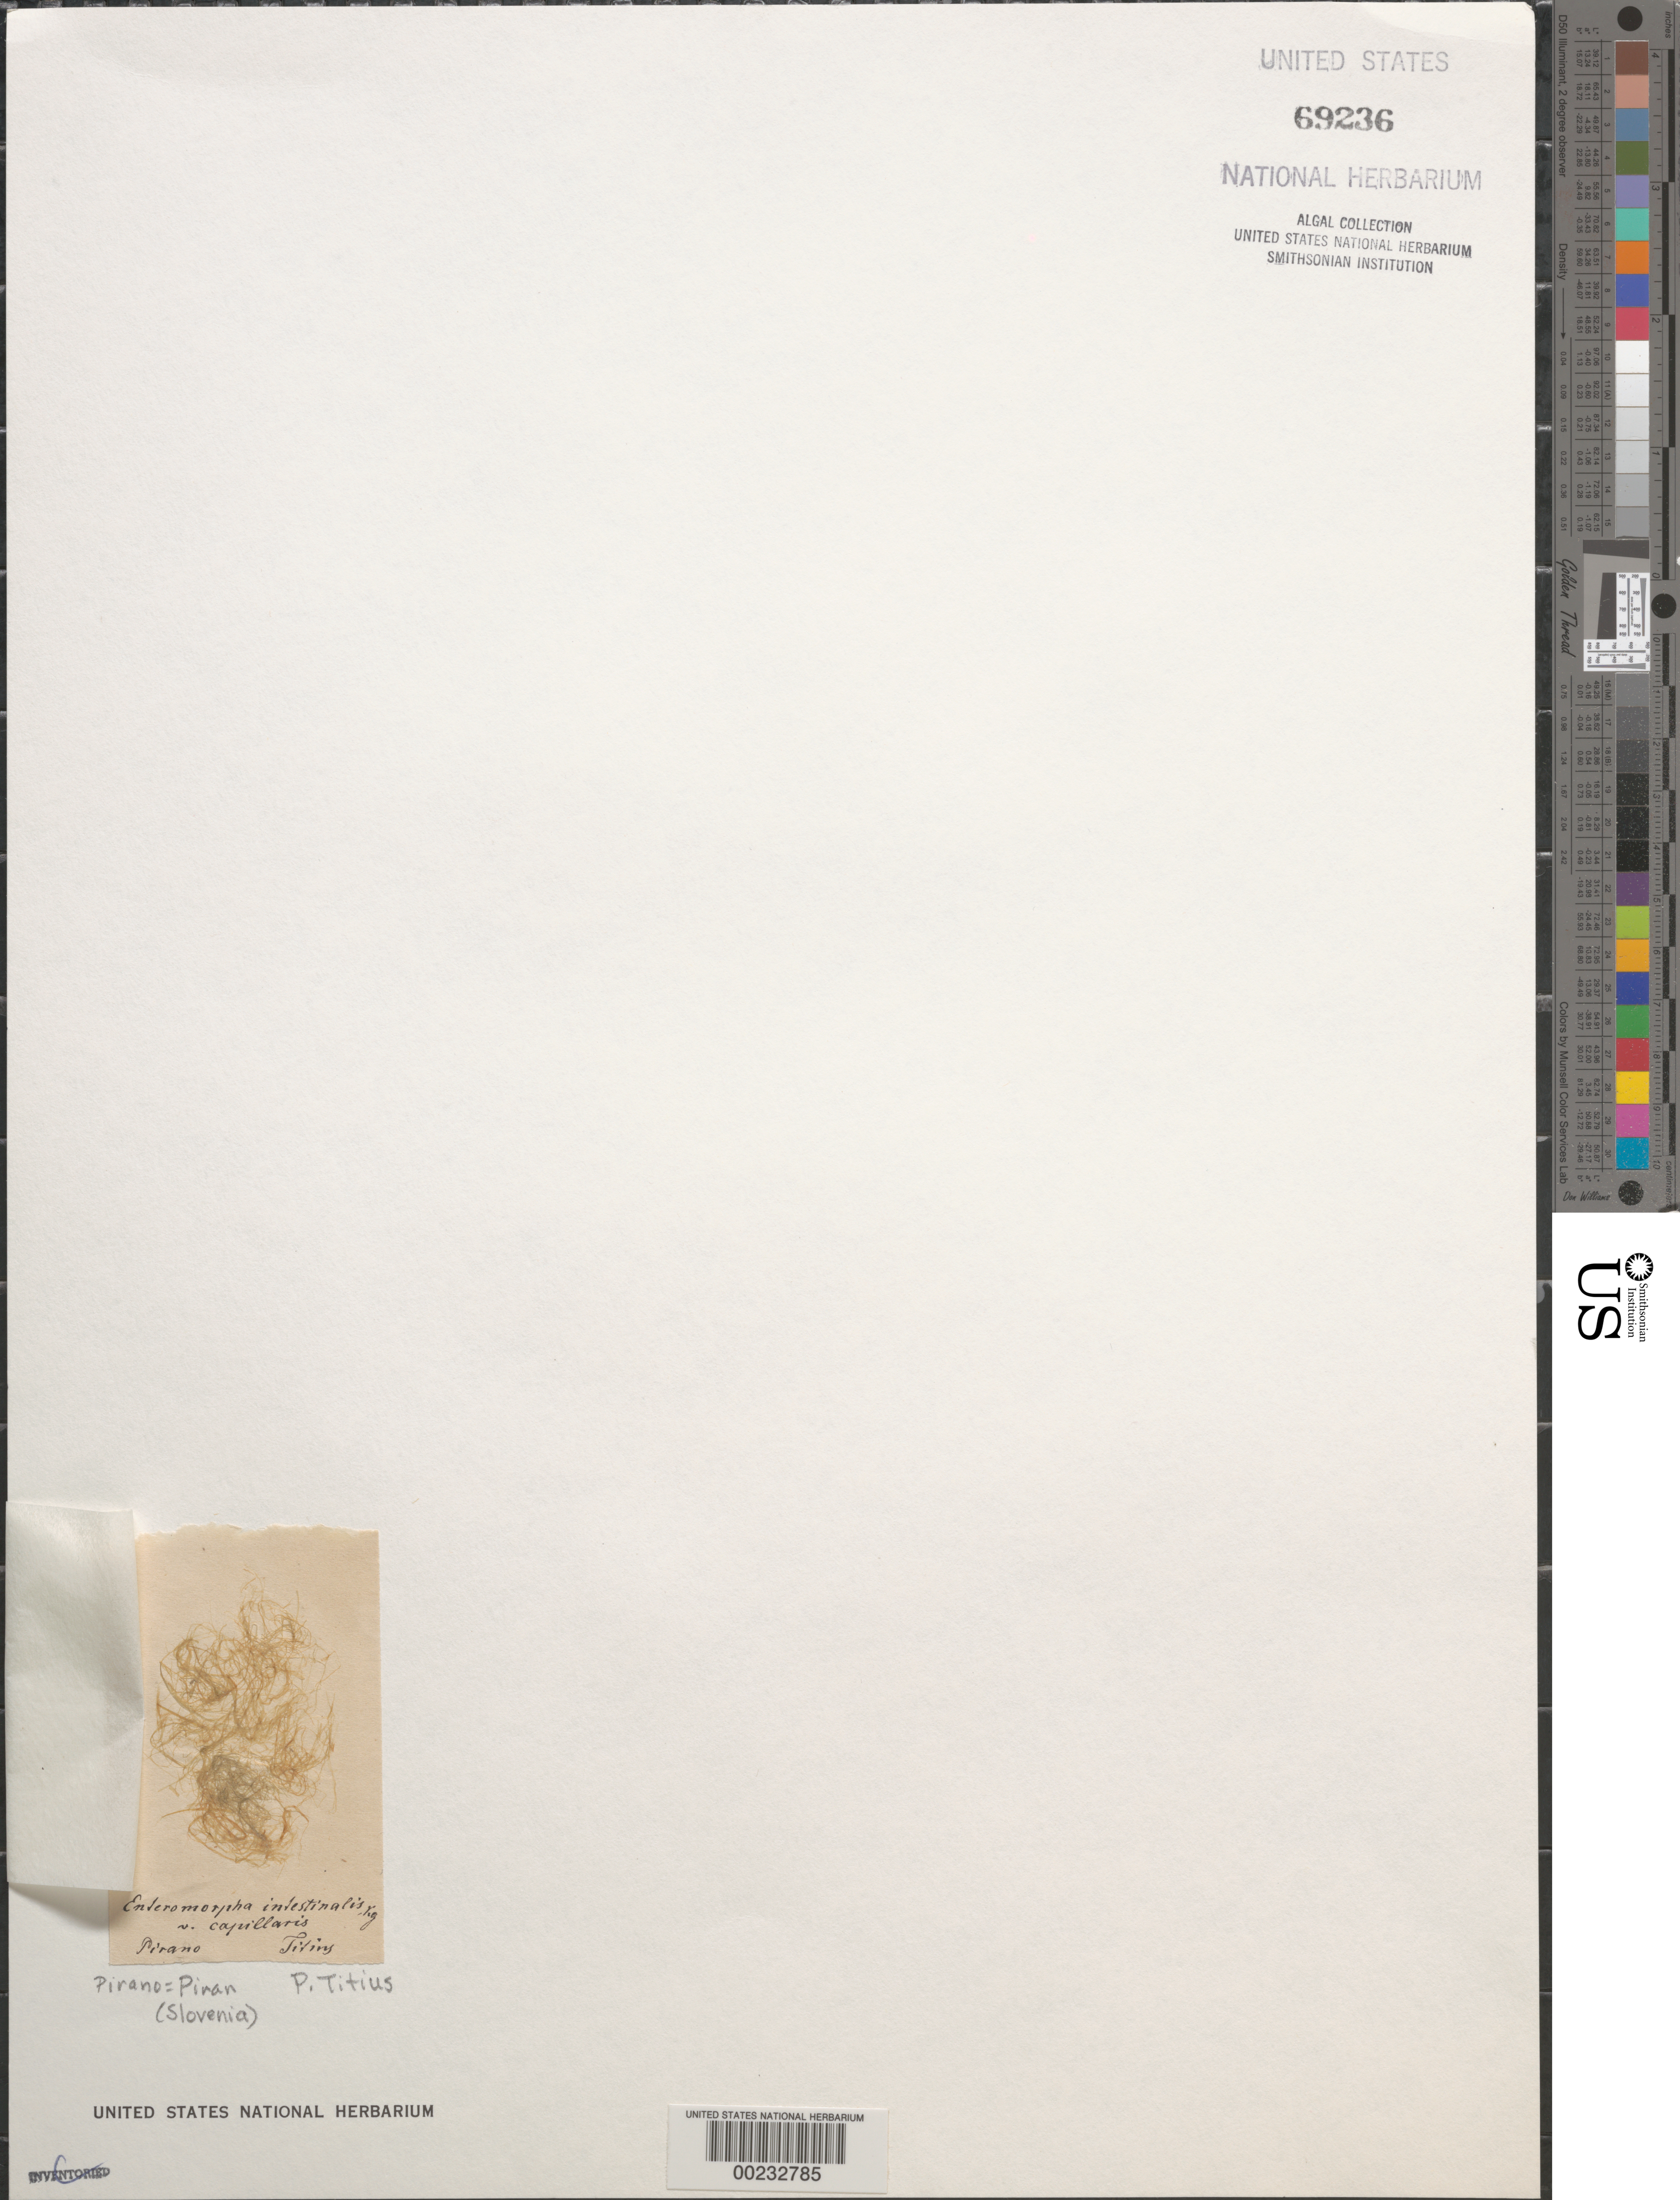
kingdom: Plantae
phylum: Chlorophyta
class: Ulvophyceae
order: Ulvales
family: Ulvaceae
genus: Ulva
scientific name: Ulva intestinalis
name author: L.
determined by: Algae name updating Project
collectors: P. Titius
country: Slovenia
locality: Piran (Pirano)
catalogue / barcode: US 69236